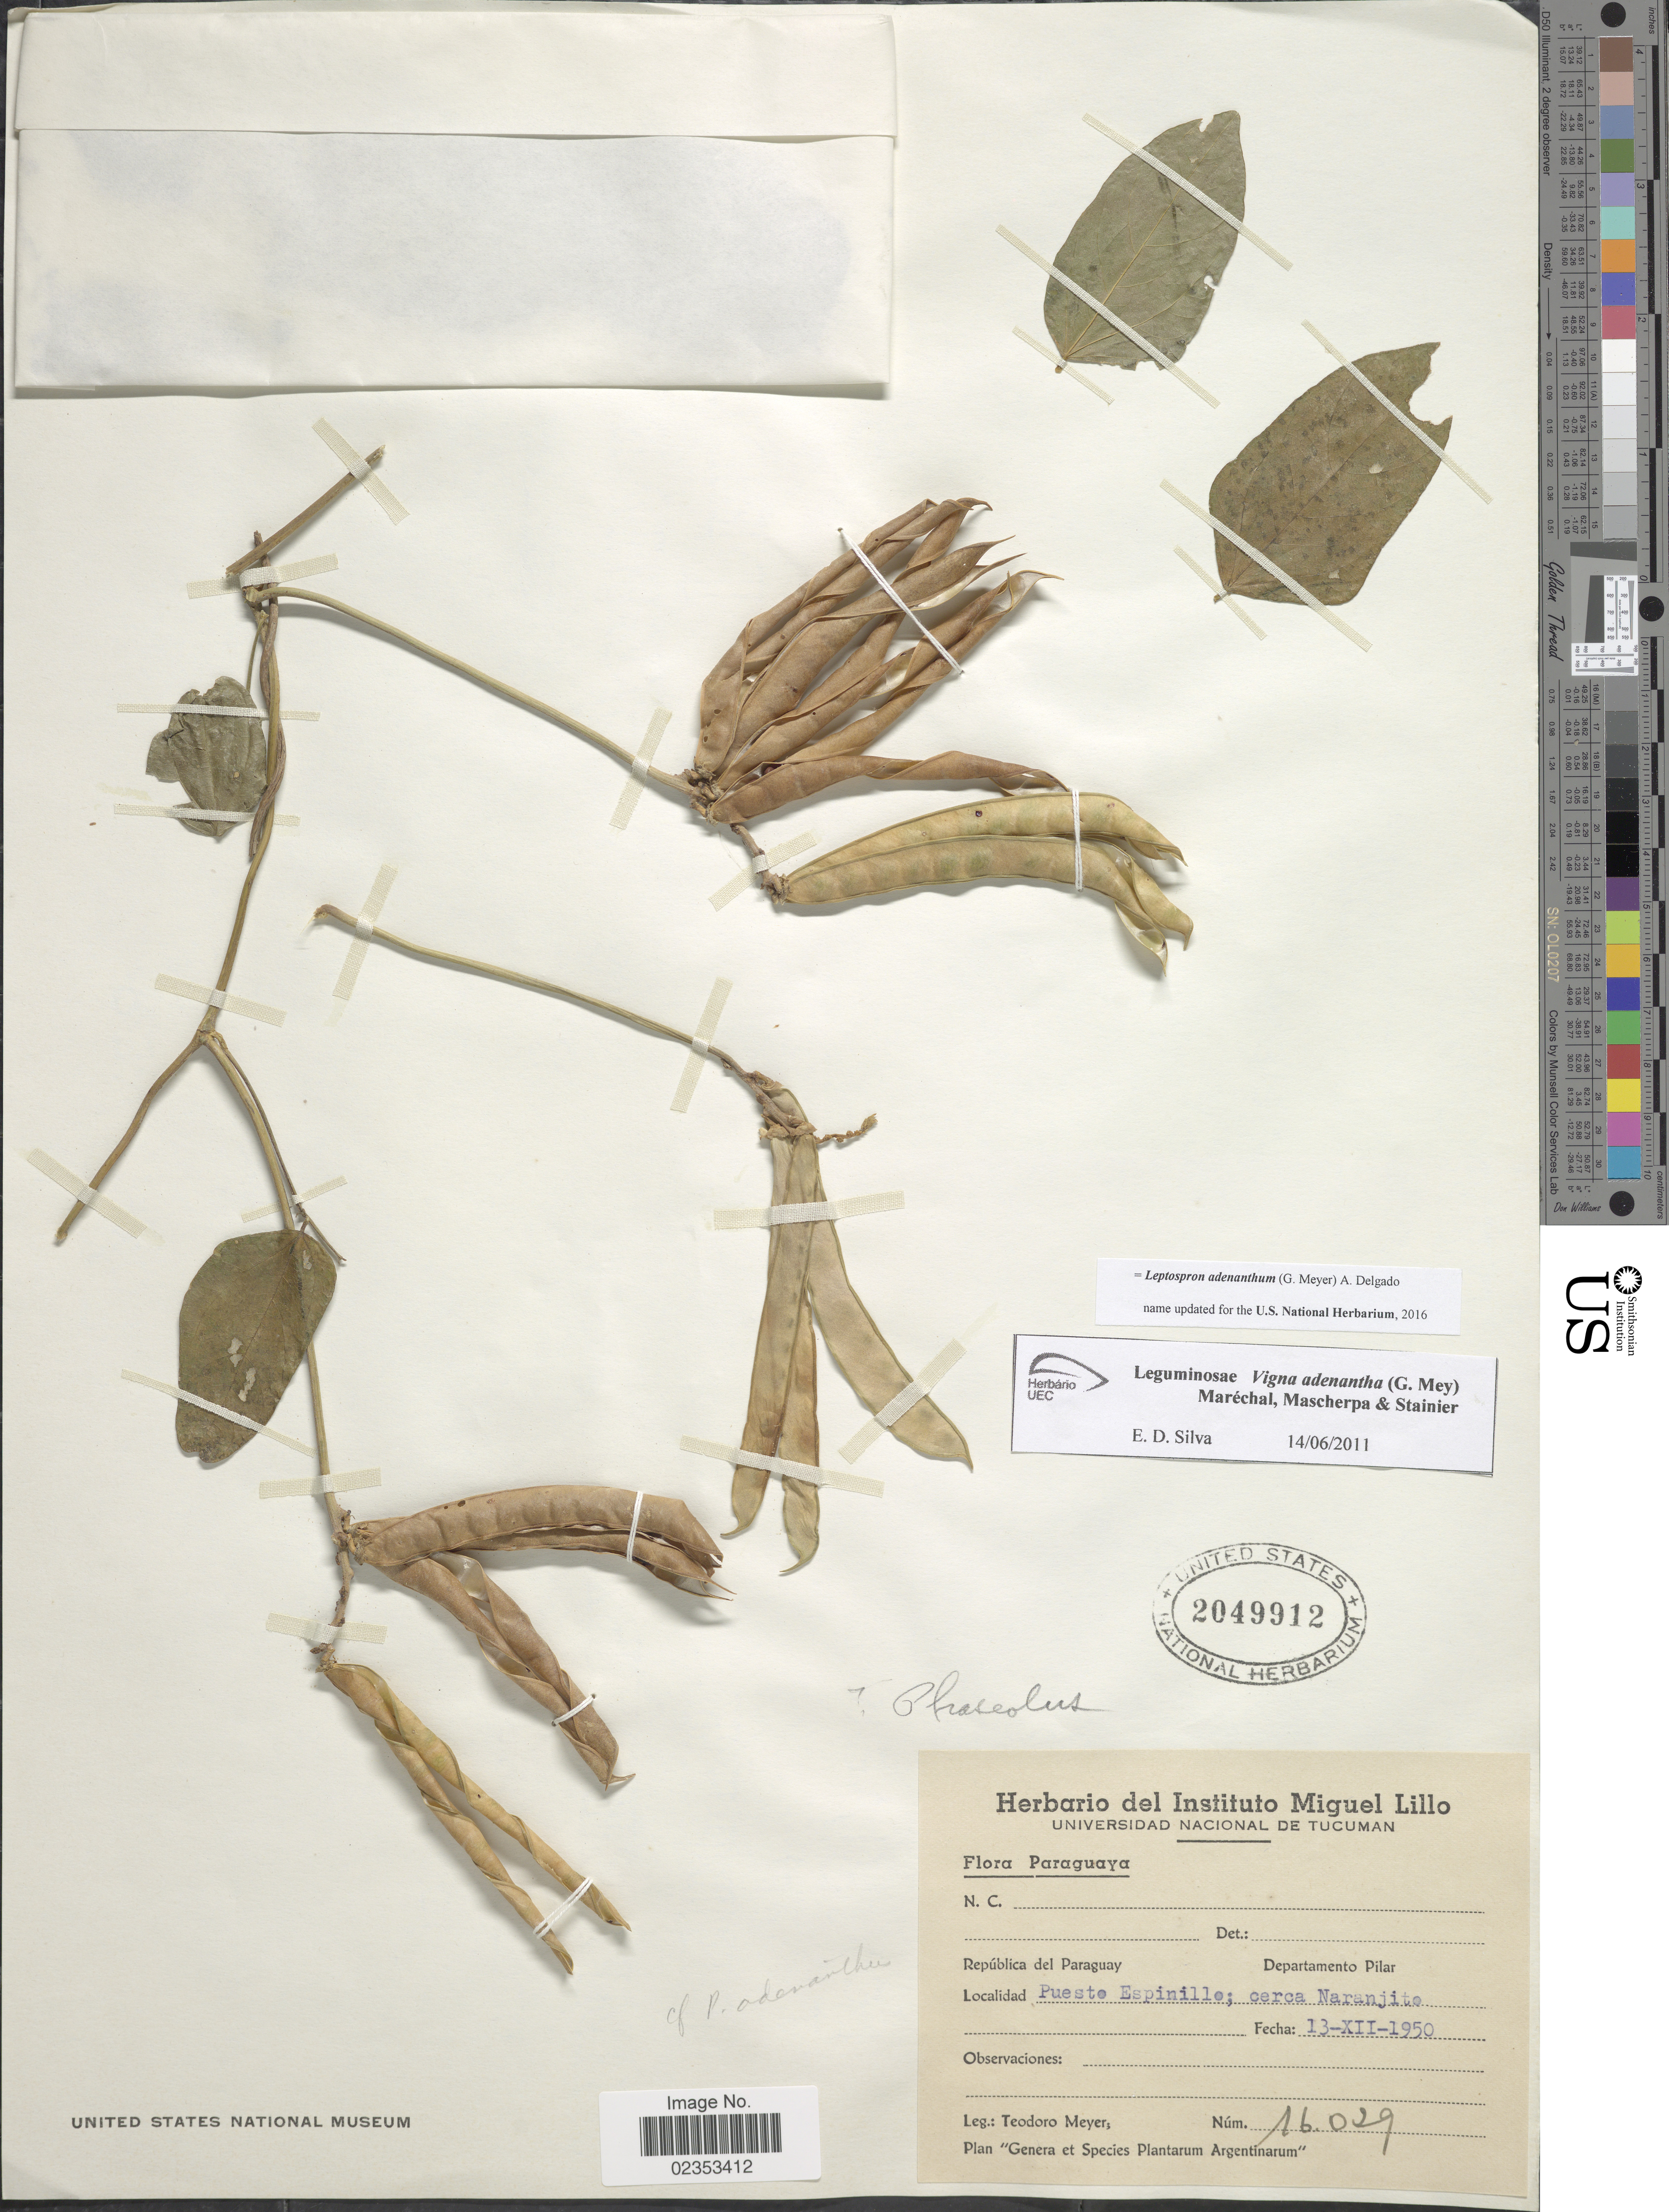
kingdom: Plantae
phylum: Tracheophyta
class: Magnoliopsida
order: Fabales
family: Fabaceae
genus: Leptospron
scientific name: Leptospron adenanthum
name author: (G. Mey.) A. Delgado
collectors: T. Meyer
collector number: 16029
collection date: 1950-12-13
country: Paraguay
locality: Republica del Paraguay, Departamento Pilar, Pueste Espinillo; cerca Naranjito.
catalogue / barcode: US 2049912